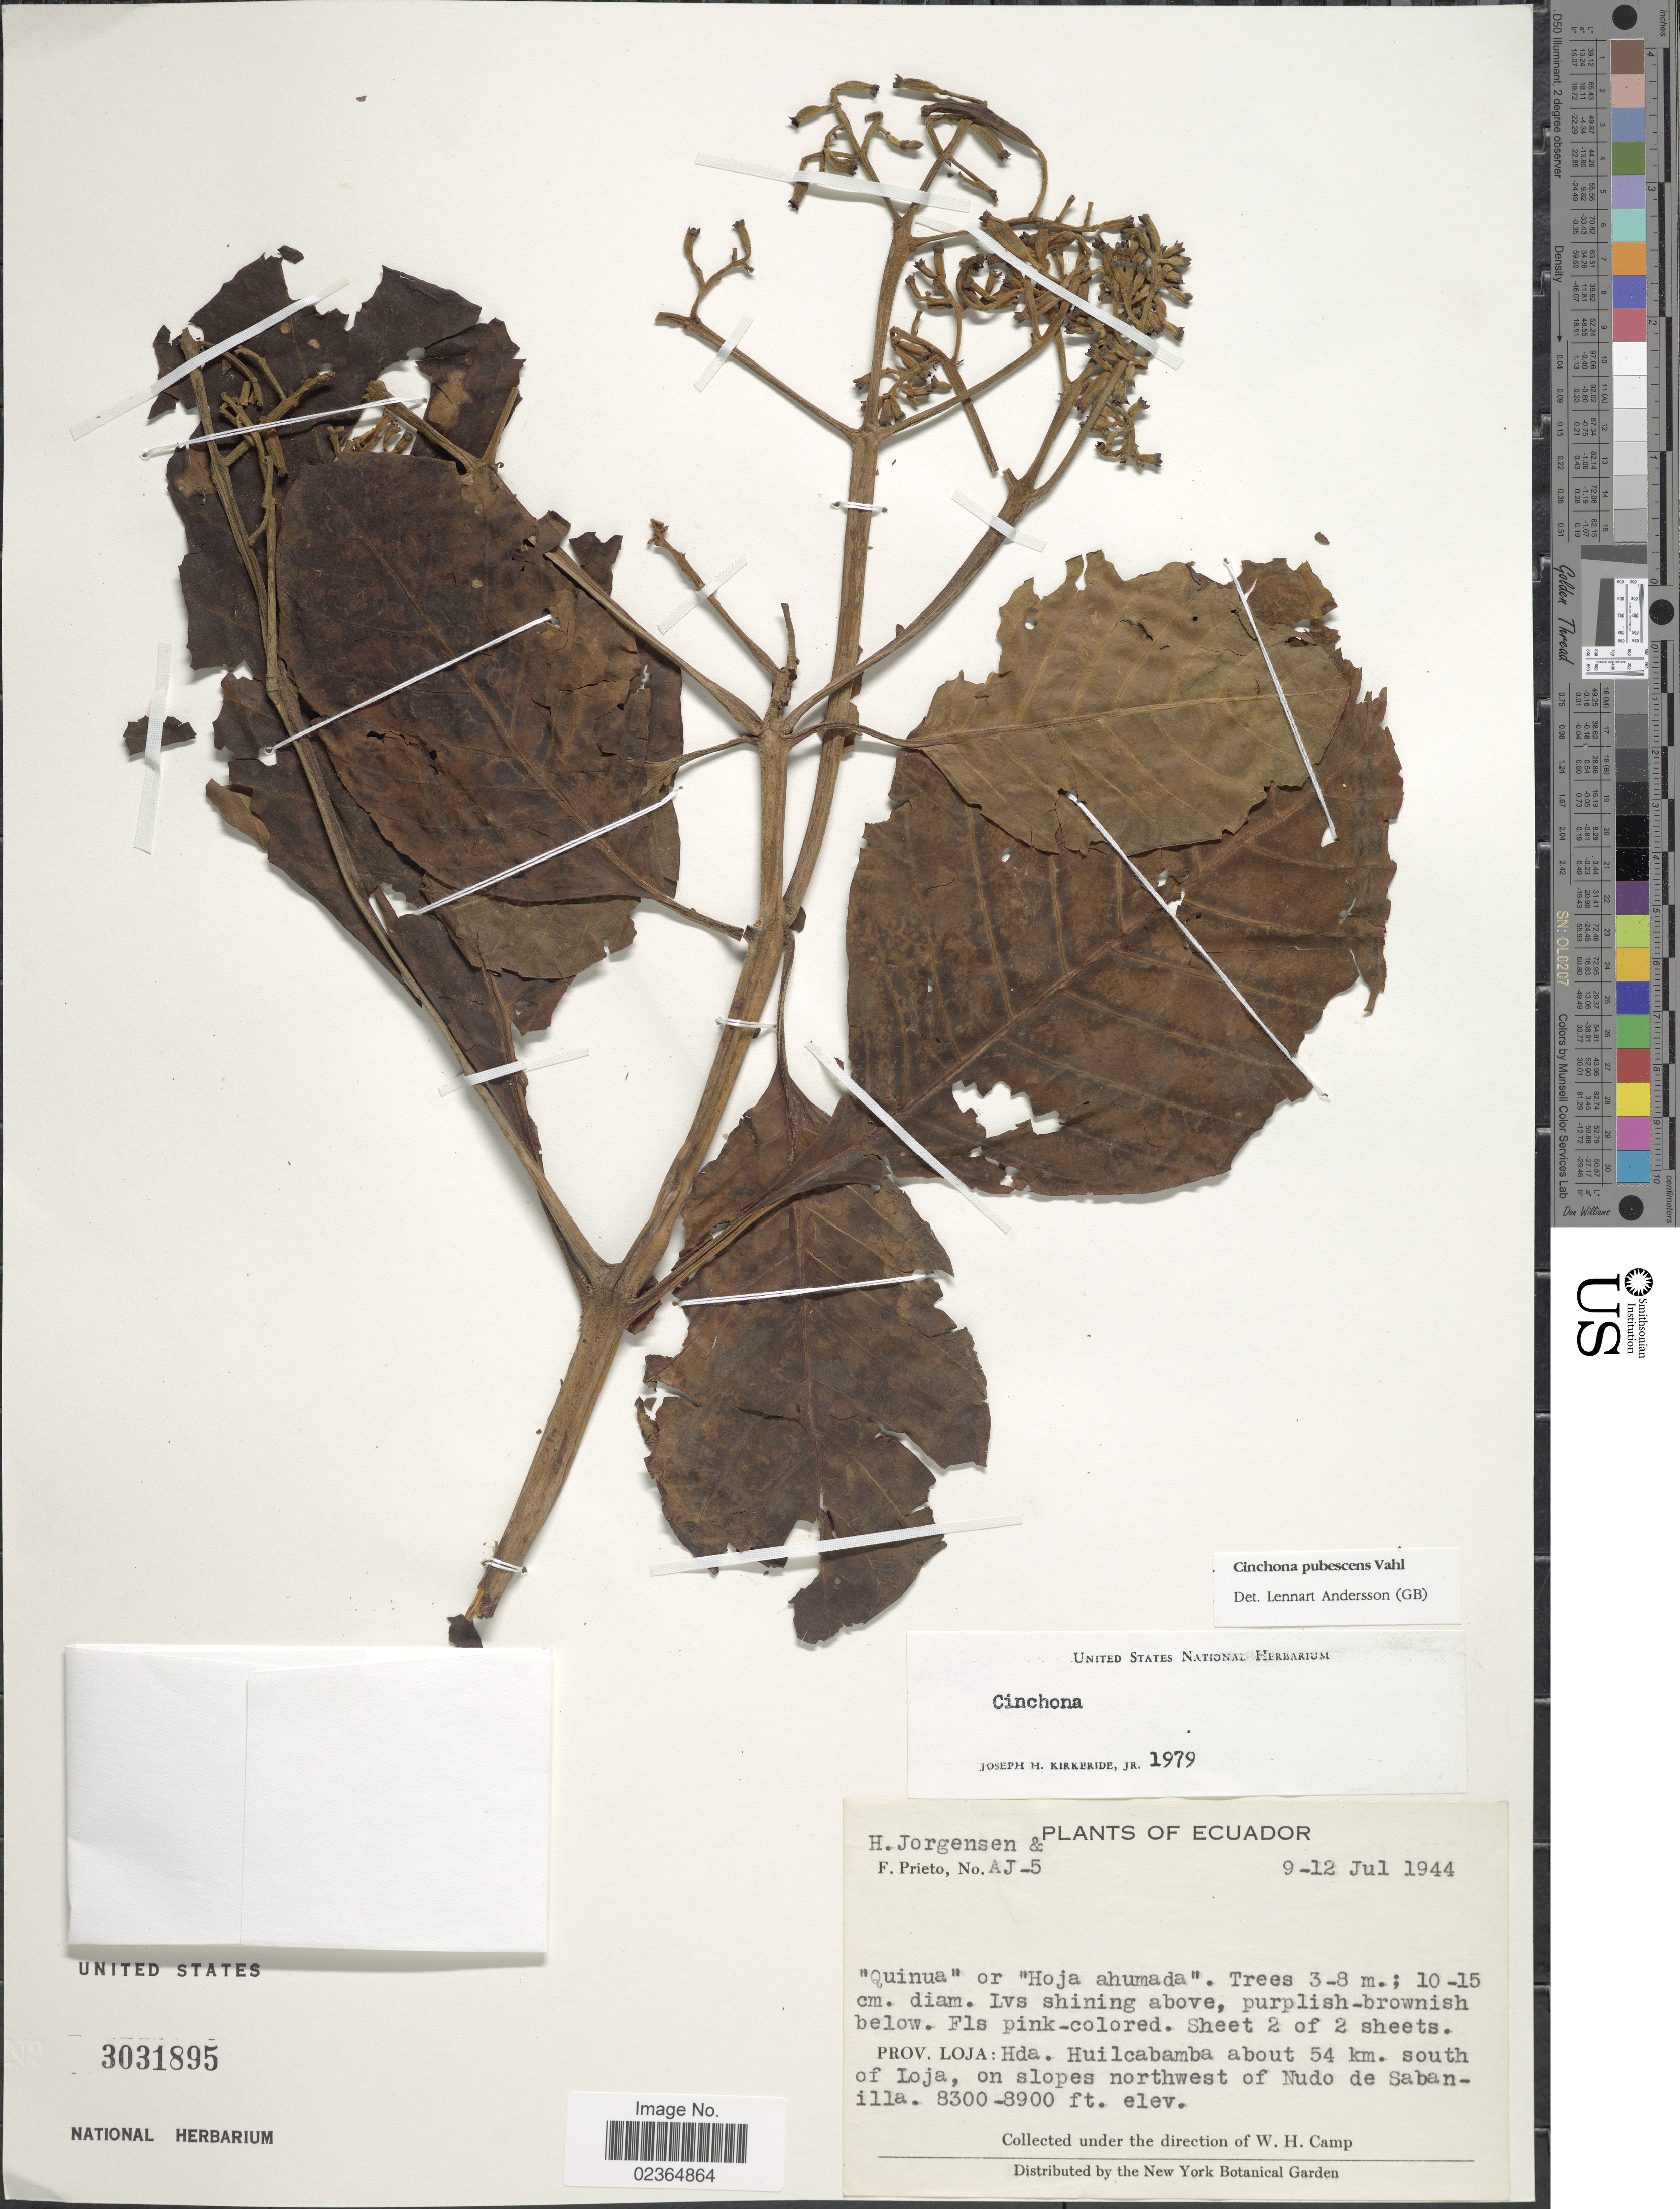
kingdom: Plantae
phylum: Tracheophyta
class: Magnoliopsida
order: Gentianales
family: Rubiaceae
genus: Cinchona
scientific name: Cinchona pubescens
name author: Vahl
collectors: H. Jørgensen & F. Prieto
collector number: AJ-5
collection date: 1944-07-09/1944-07-12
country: Ecuador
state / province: Loja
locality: Hda. Huilcabamba about 54 km. south of Loja, on slopes northwest of Nudo de Sabanilla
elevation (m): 2530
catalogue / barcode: US 3031895